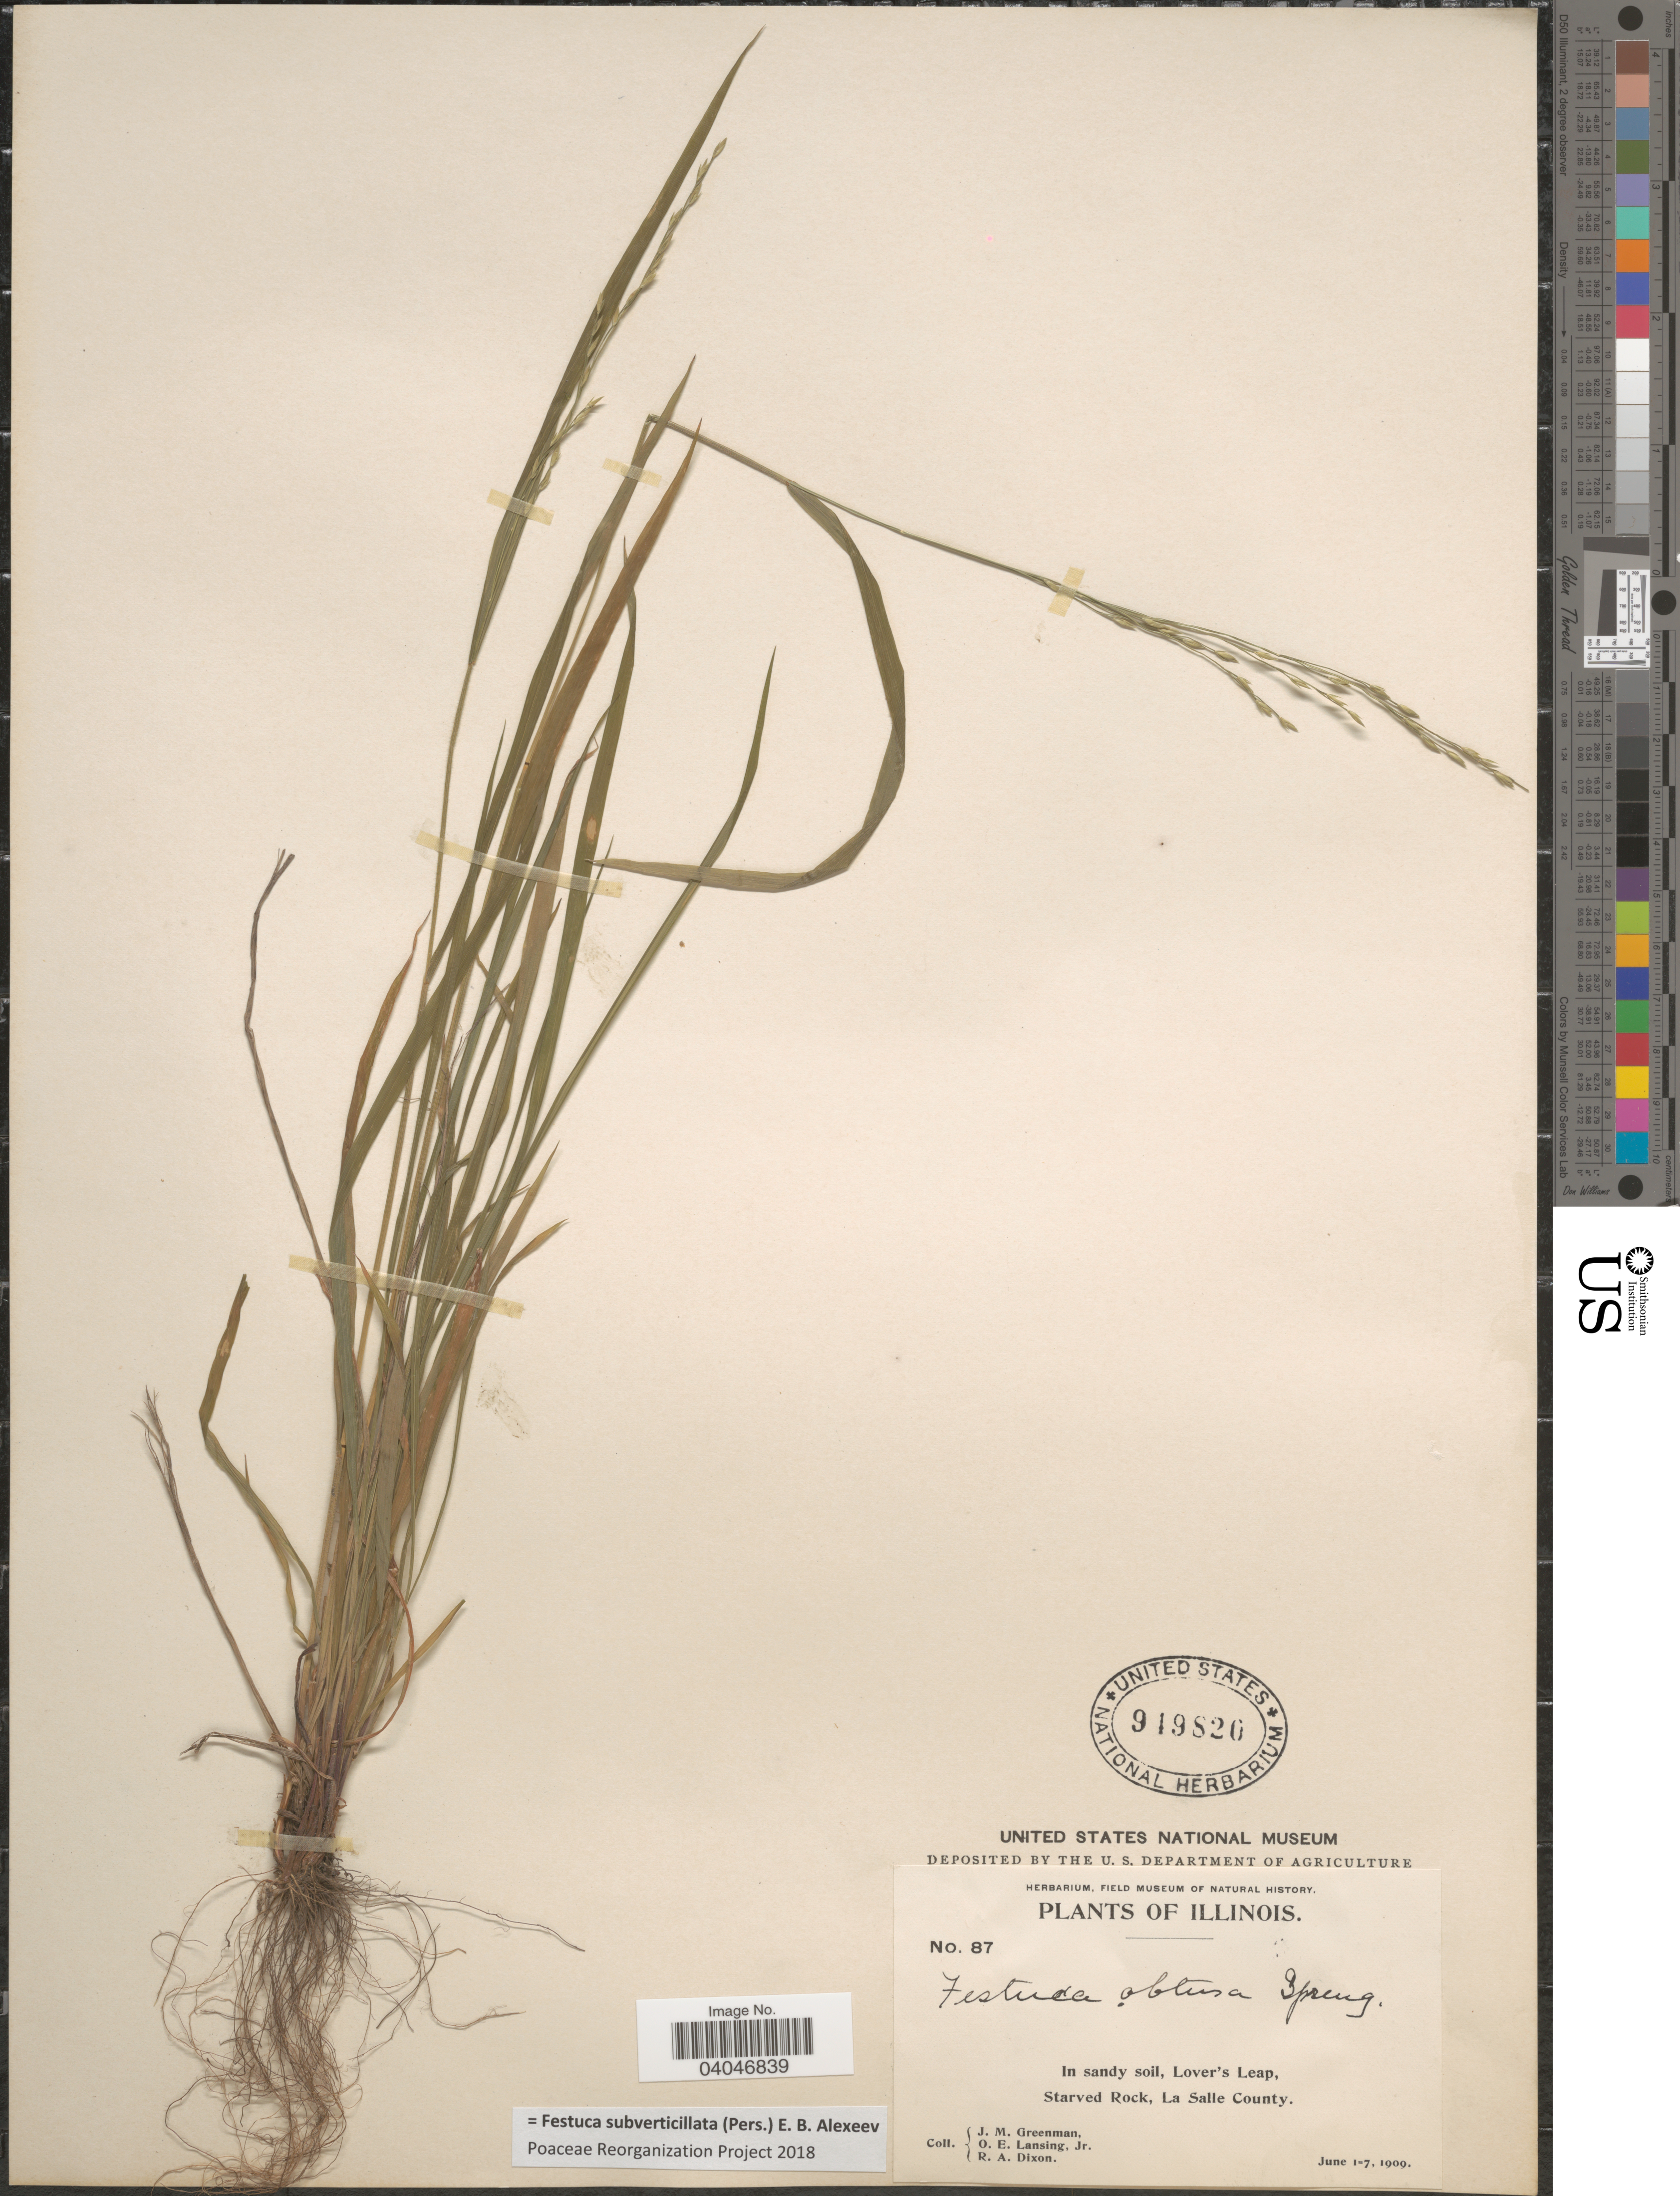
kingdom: Plantae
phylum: Tracheophyta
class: Liliopsida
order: Poales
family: Poaceae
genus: Festuca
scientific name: Festuca subverticillata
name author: (Pers.) E.B. Alexeev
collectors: J. M. Greenman, O. E. Lansing & R. A. Dixon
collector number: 87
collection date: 1909-06-01/1909-06-07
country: United States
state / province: Illinois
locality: In sandy soil, Lover's Leap, Starved Rock, La Salle County.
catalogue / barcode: US 949820